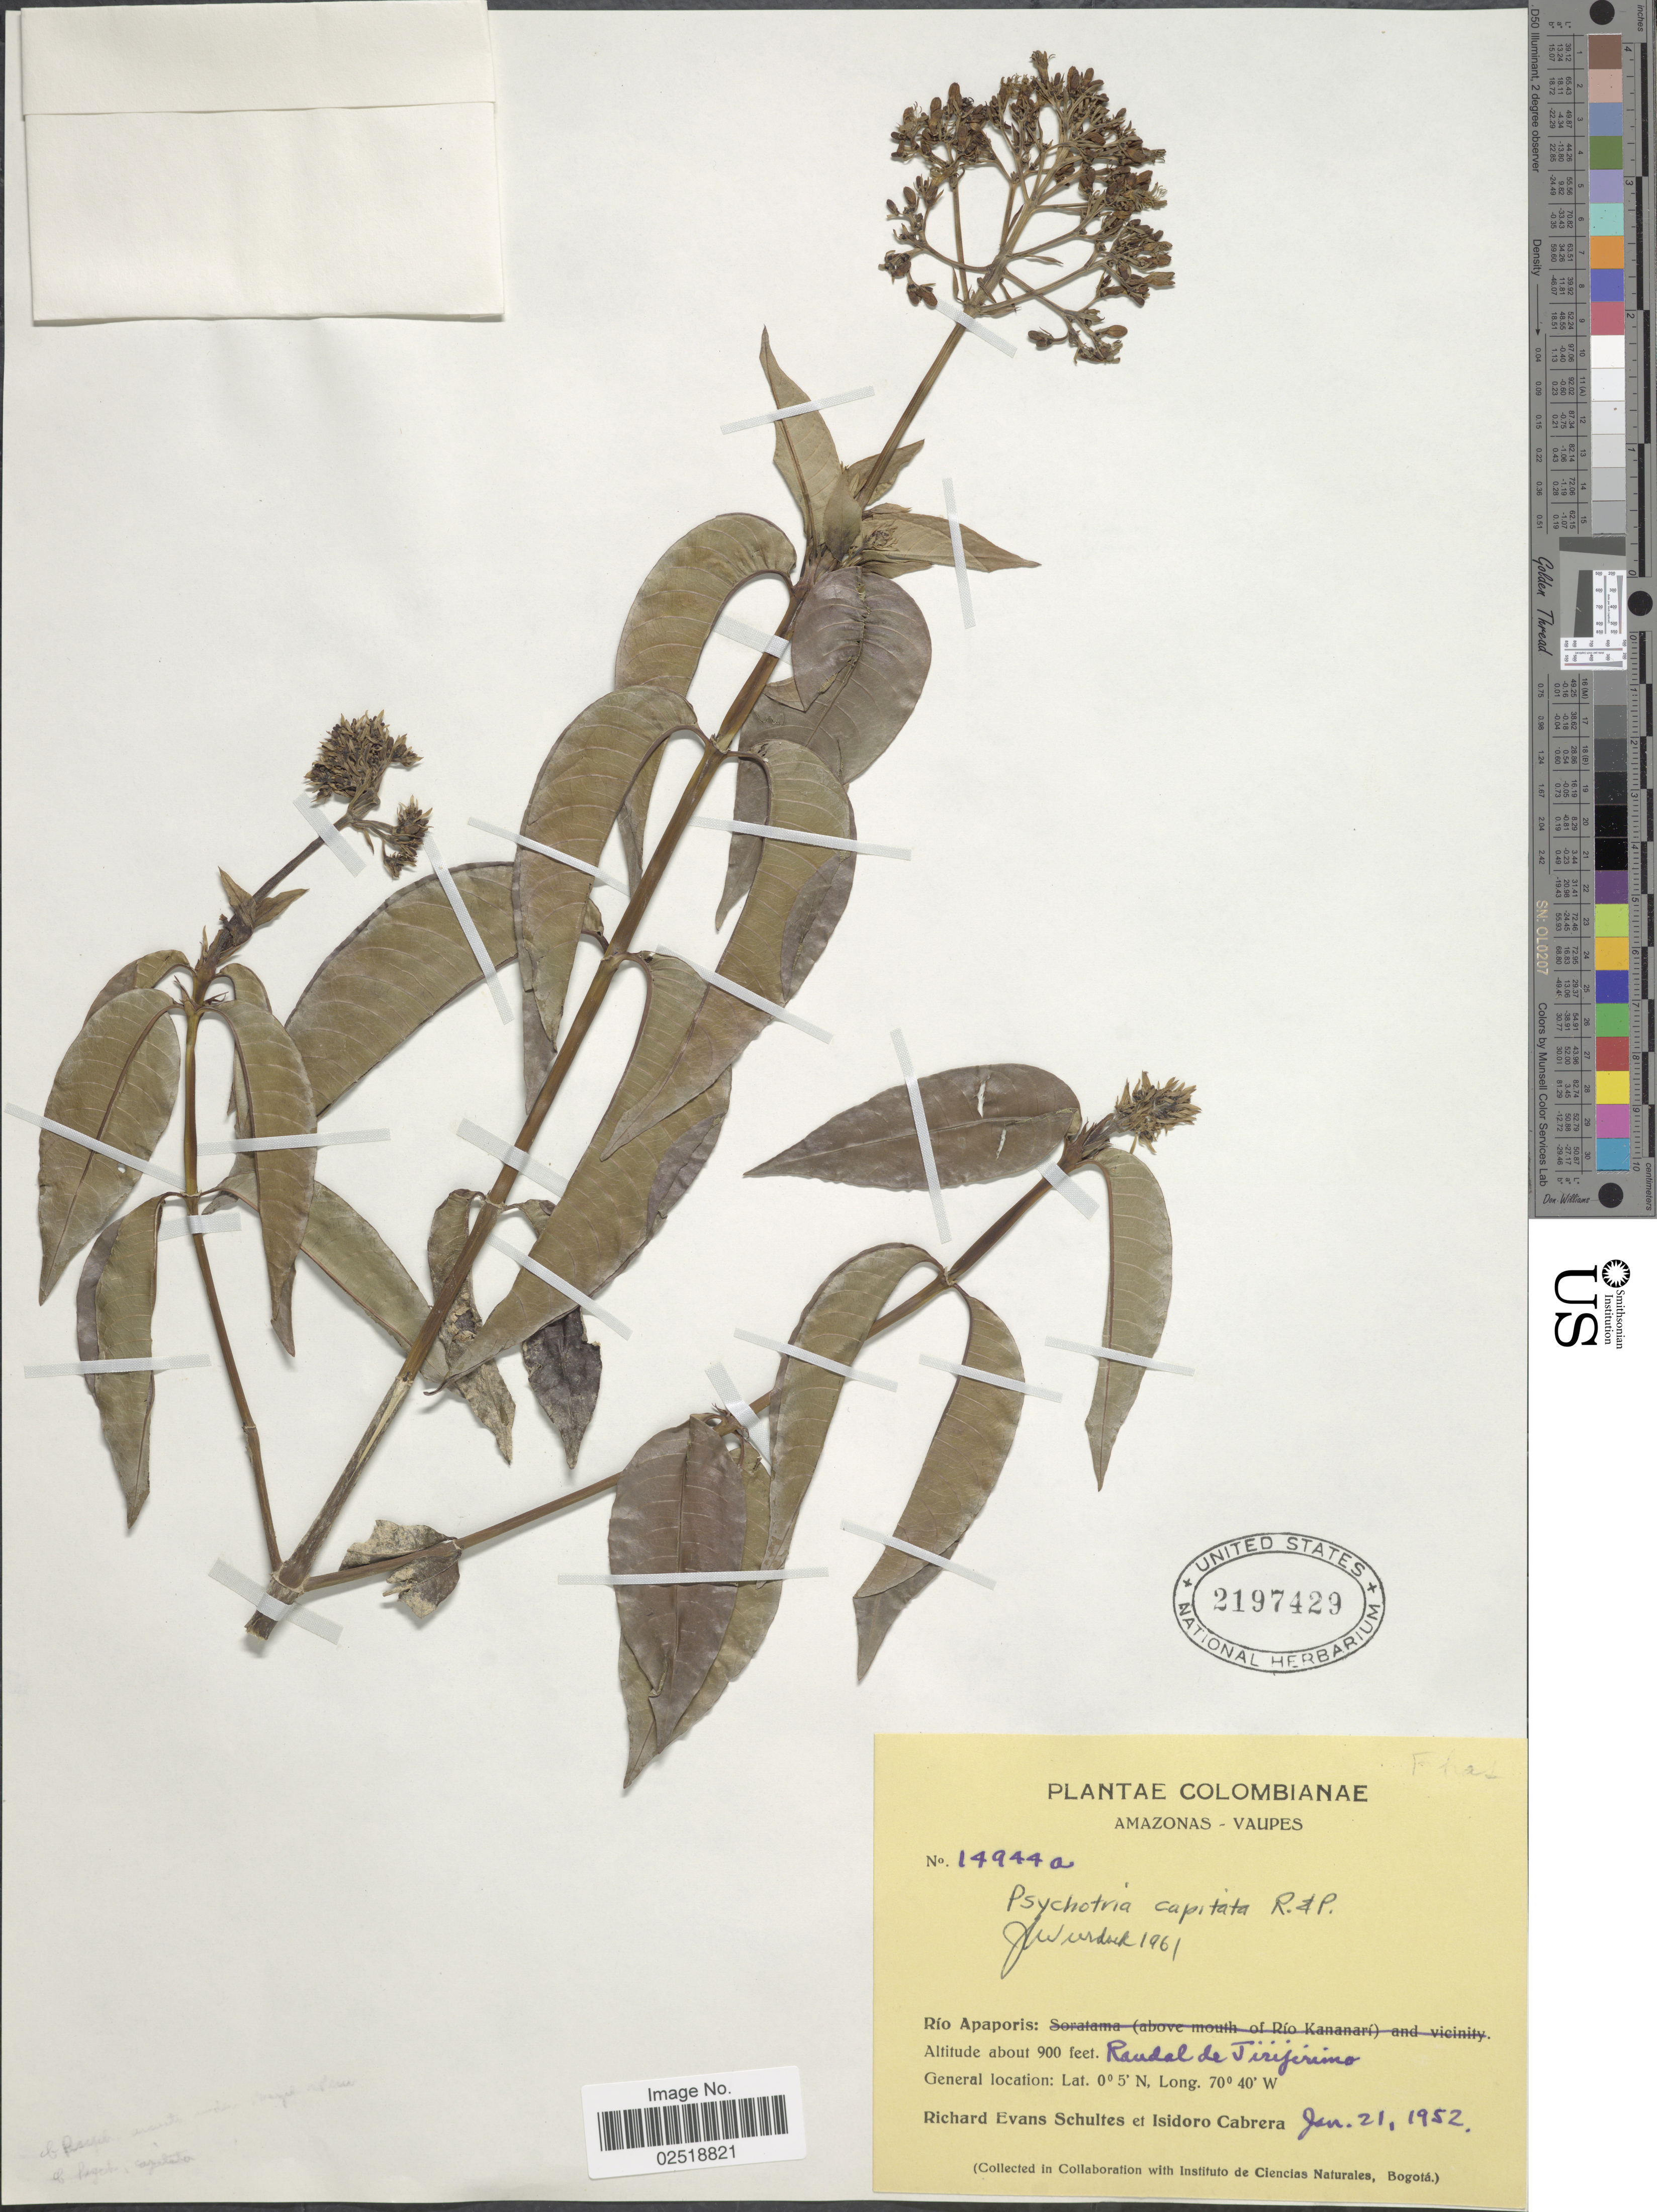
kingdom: Plantae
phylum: Tracheophyta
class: Magnoliopsida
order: Gentianales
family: Rubiaceae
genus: Psychotria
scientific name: Psychotria capitata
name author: Ruiz & Pav.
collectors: R. E. Schultes & I. Cabrera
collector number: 14944a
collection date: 1952-01-21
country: Colombia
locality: Amazonas - Vaupes, Río Apaporis, Raudal de Tirijerimo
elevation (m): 274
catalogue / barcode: US 2197429